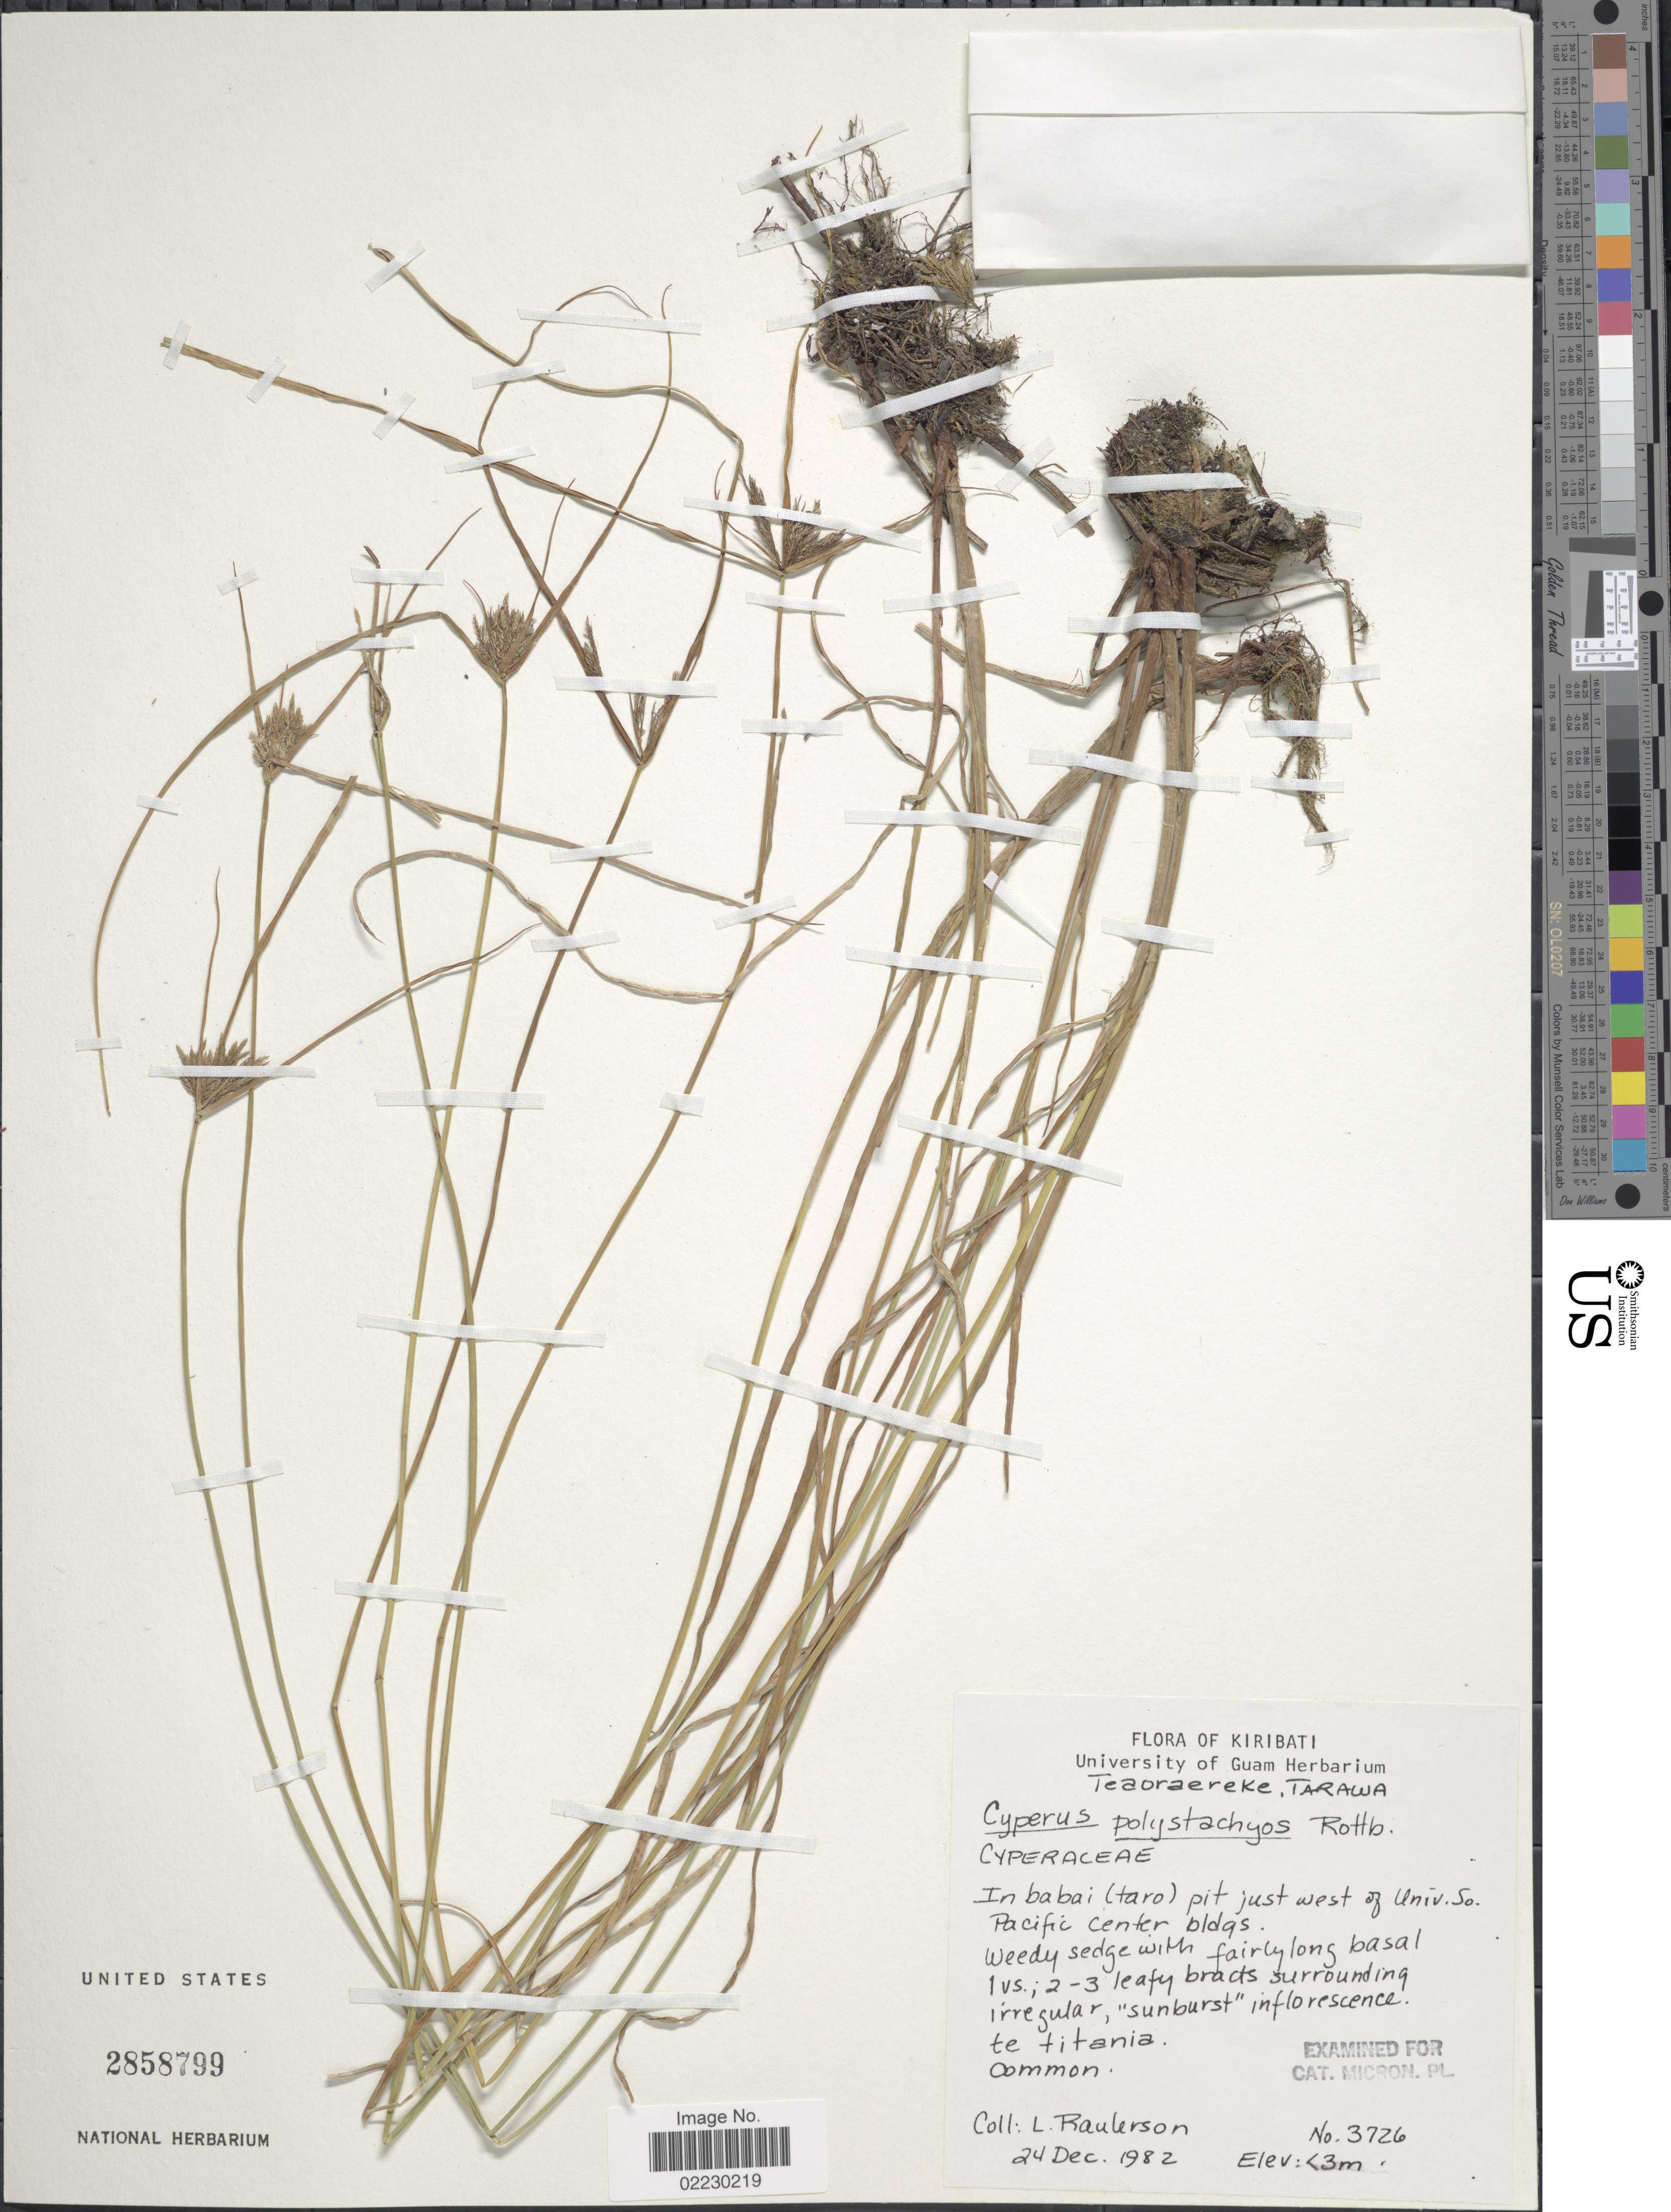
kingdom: Plantae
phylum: Tracheophyta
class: Liliopsida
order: Poales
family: Cyperaceae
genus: Cyperus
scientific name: Cyperus polystachyos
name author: Rottb.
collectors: L. Raulerson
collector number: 3726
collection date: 1982-12-24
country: Kiribati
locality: Teaoraereke, in babi (taro) pit just west of Univ. So. Pacific center bldgs.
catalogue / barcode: US 2858799